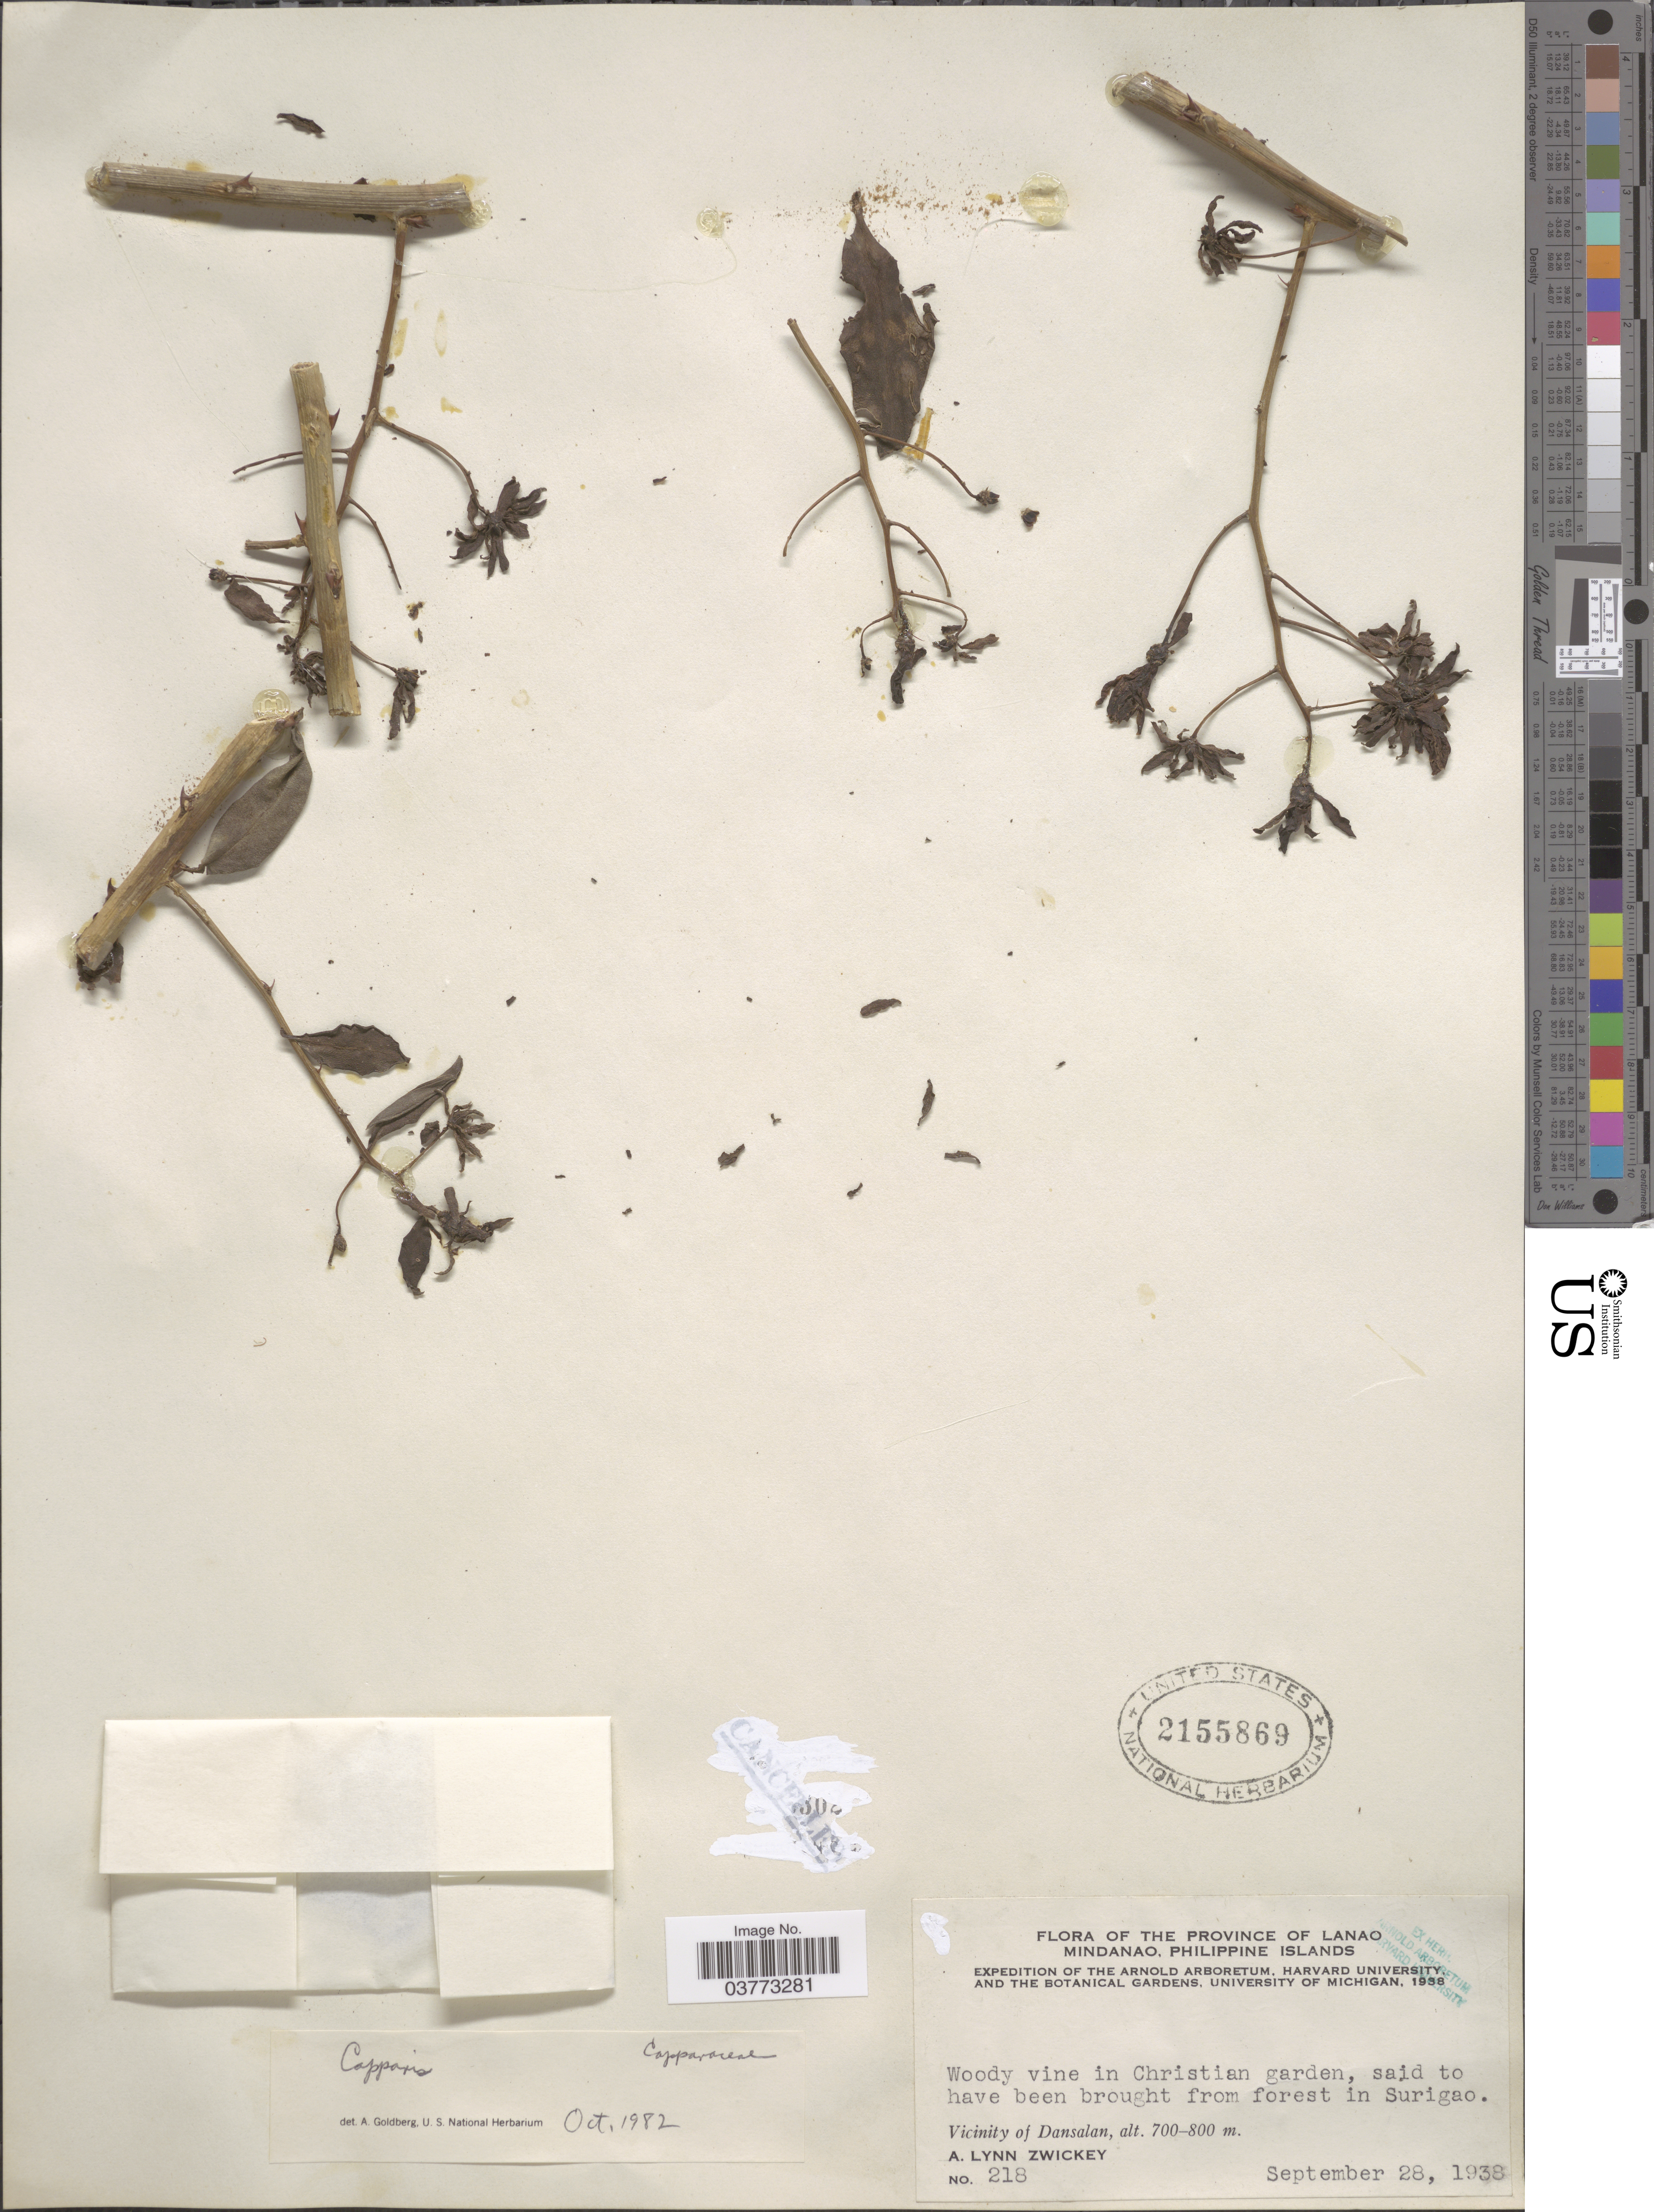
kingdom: Plantae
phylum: Tracheophyta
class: Magnoliopsida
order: Brassicales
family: Capparaceae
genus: Capparis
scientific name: Capparis sp.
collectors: A. Zwickey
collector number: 218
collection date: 1938-09-28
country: Philippines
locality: The Province of Lanao. Mindanao, Philippine Islands. Forest in Surigao. [unsure placement] Vicinity of Dansalan.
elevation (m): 700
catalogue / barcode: US 2155869